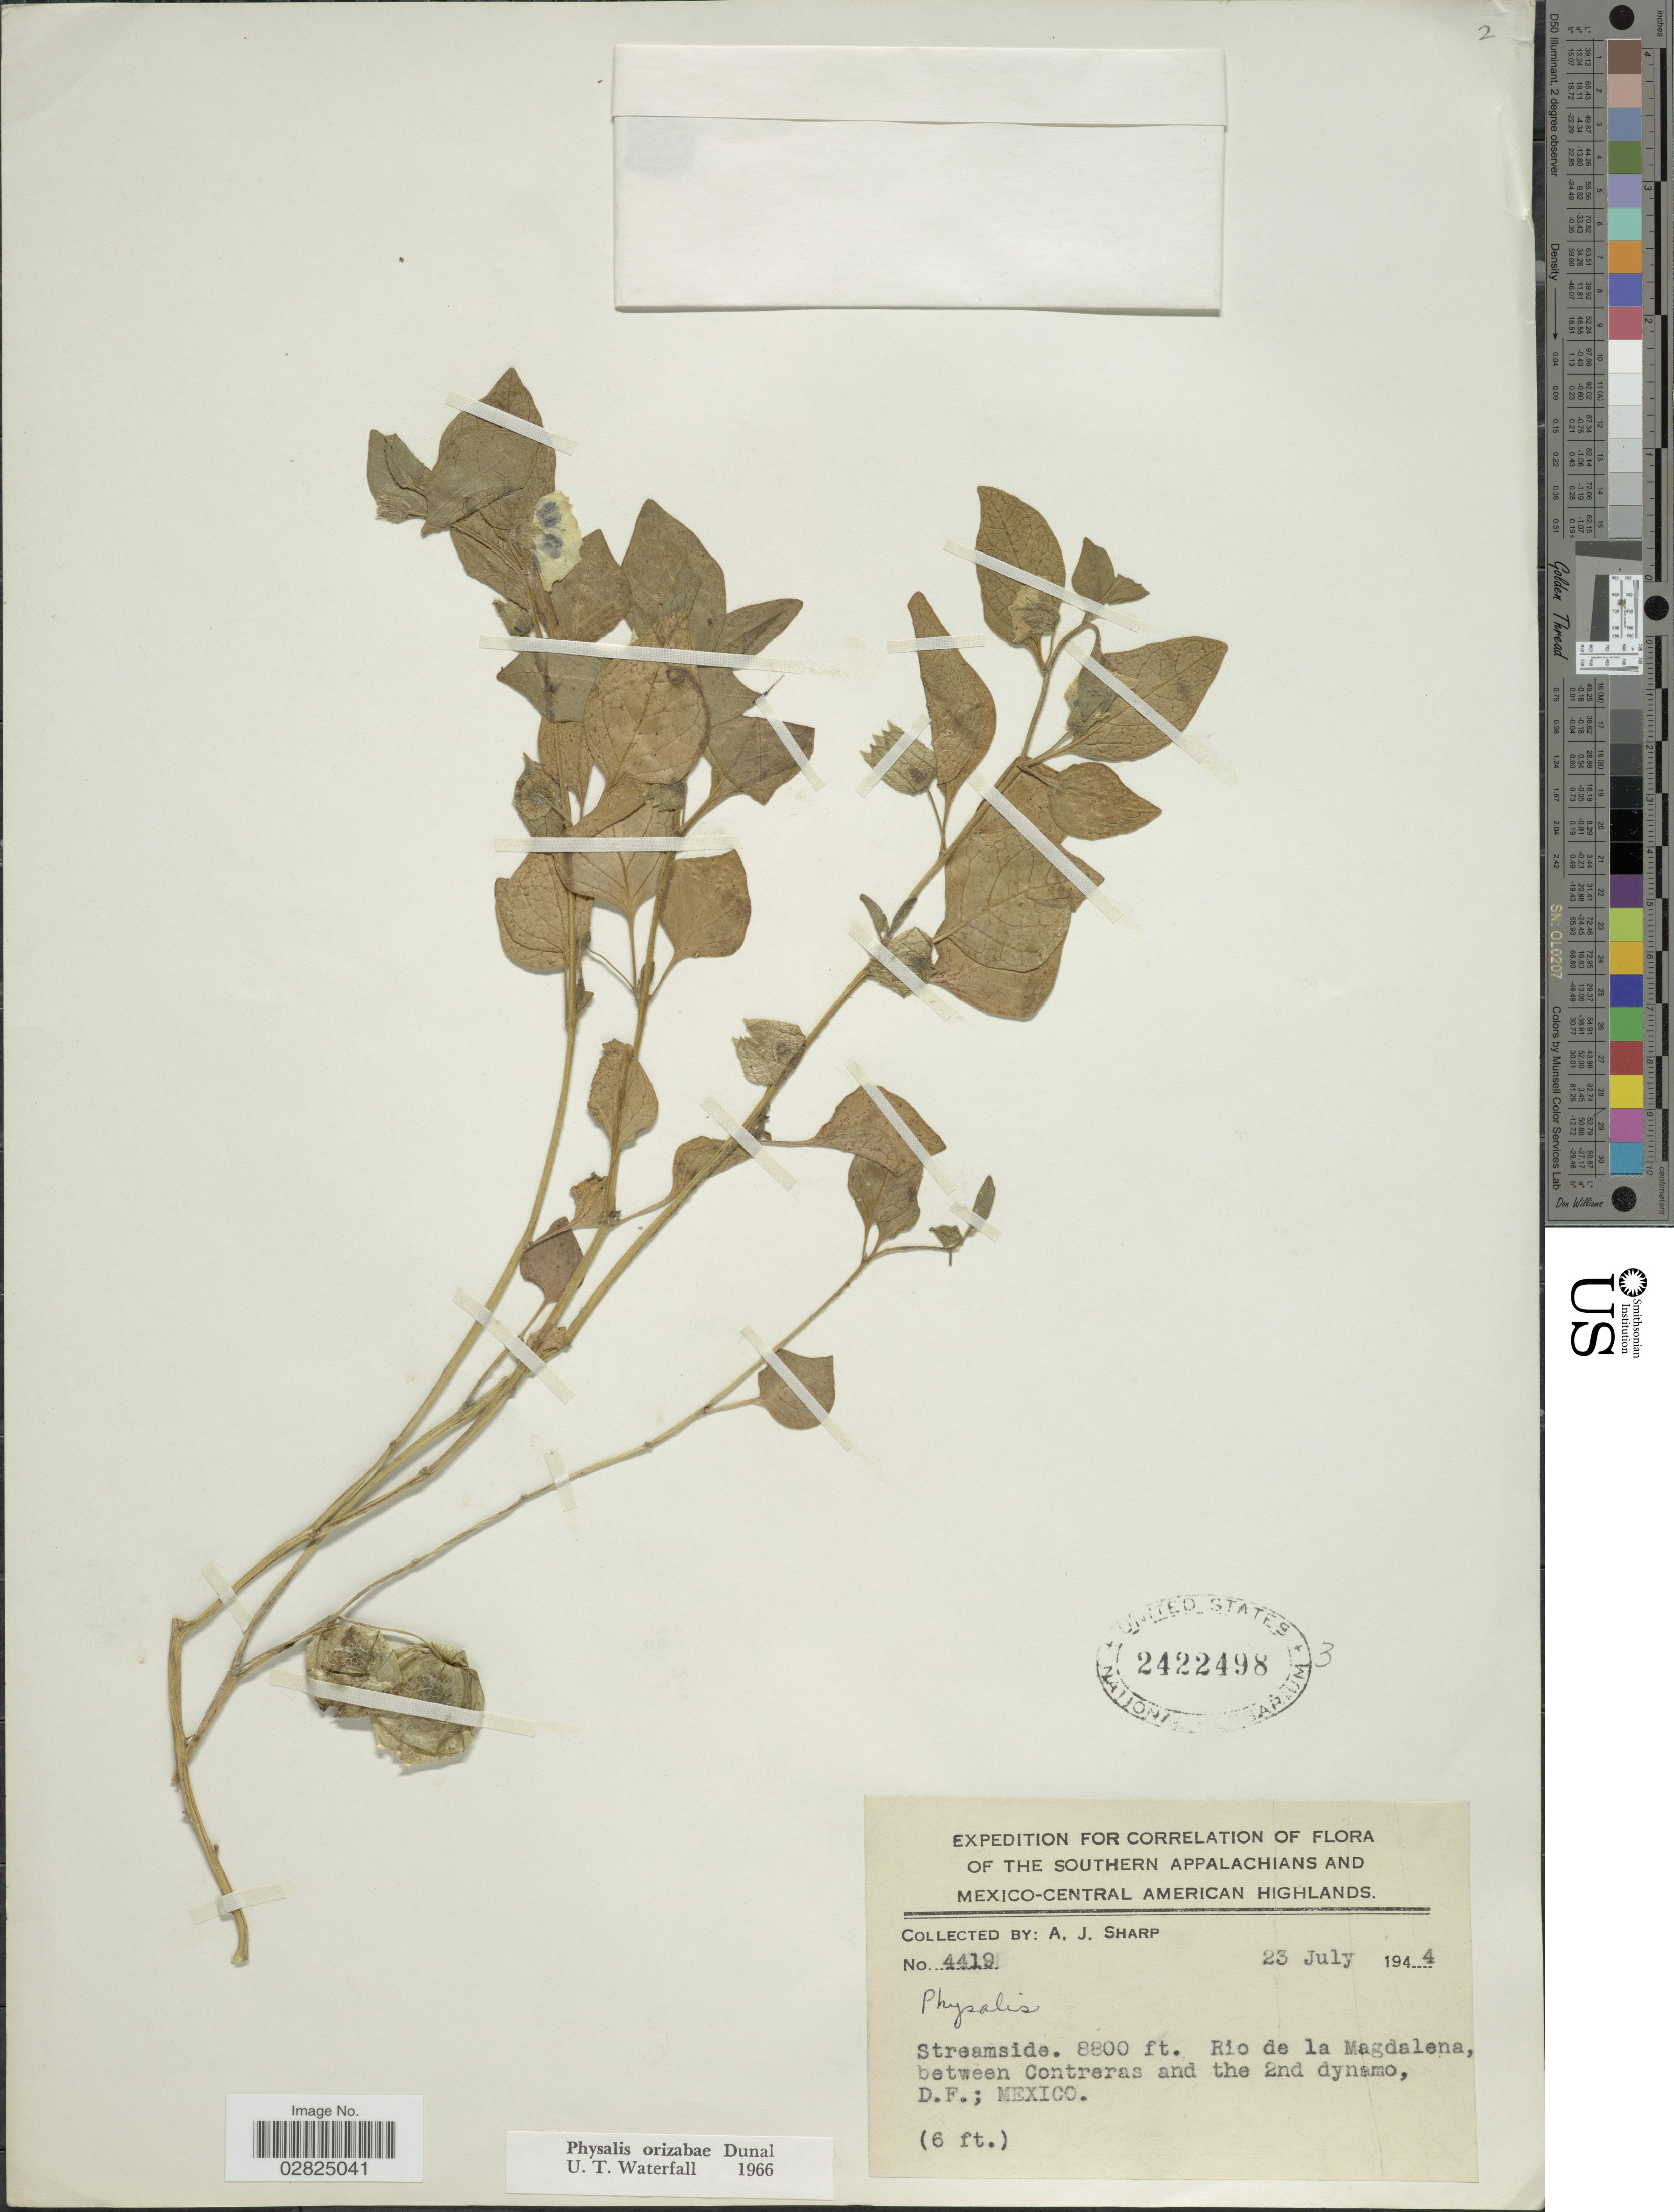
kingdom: Plantae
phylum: Tracheophyta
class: Magnoliopsida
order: Solanales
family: Solanaceae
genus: Physalis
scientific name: Physalis orizabae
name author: Dunal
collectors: A. J. Sharp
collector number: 4419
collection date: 1944-07-23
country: Mexico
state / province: Distrito Federal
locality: The Southern Appalachians and Mexico-central American Highlands, Rio de la Magdalena, between Contreras and the 2nd dynamo.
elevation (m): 2682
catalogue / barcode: US 2422498